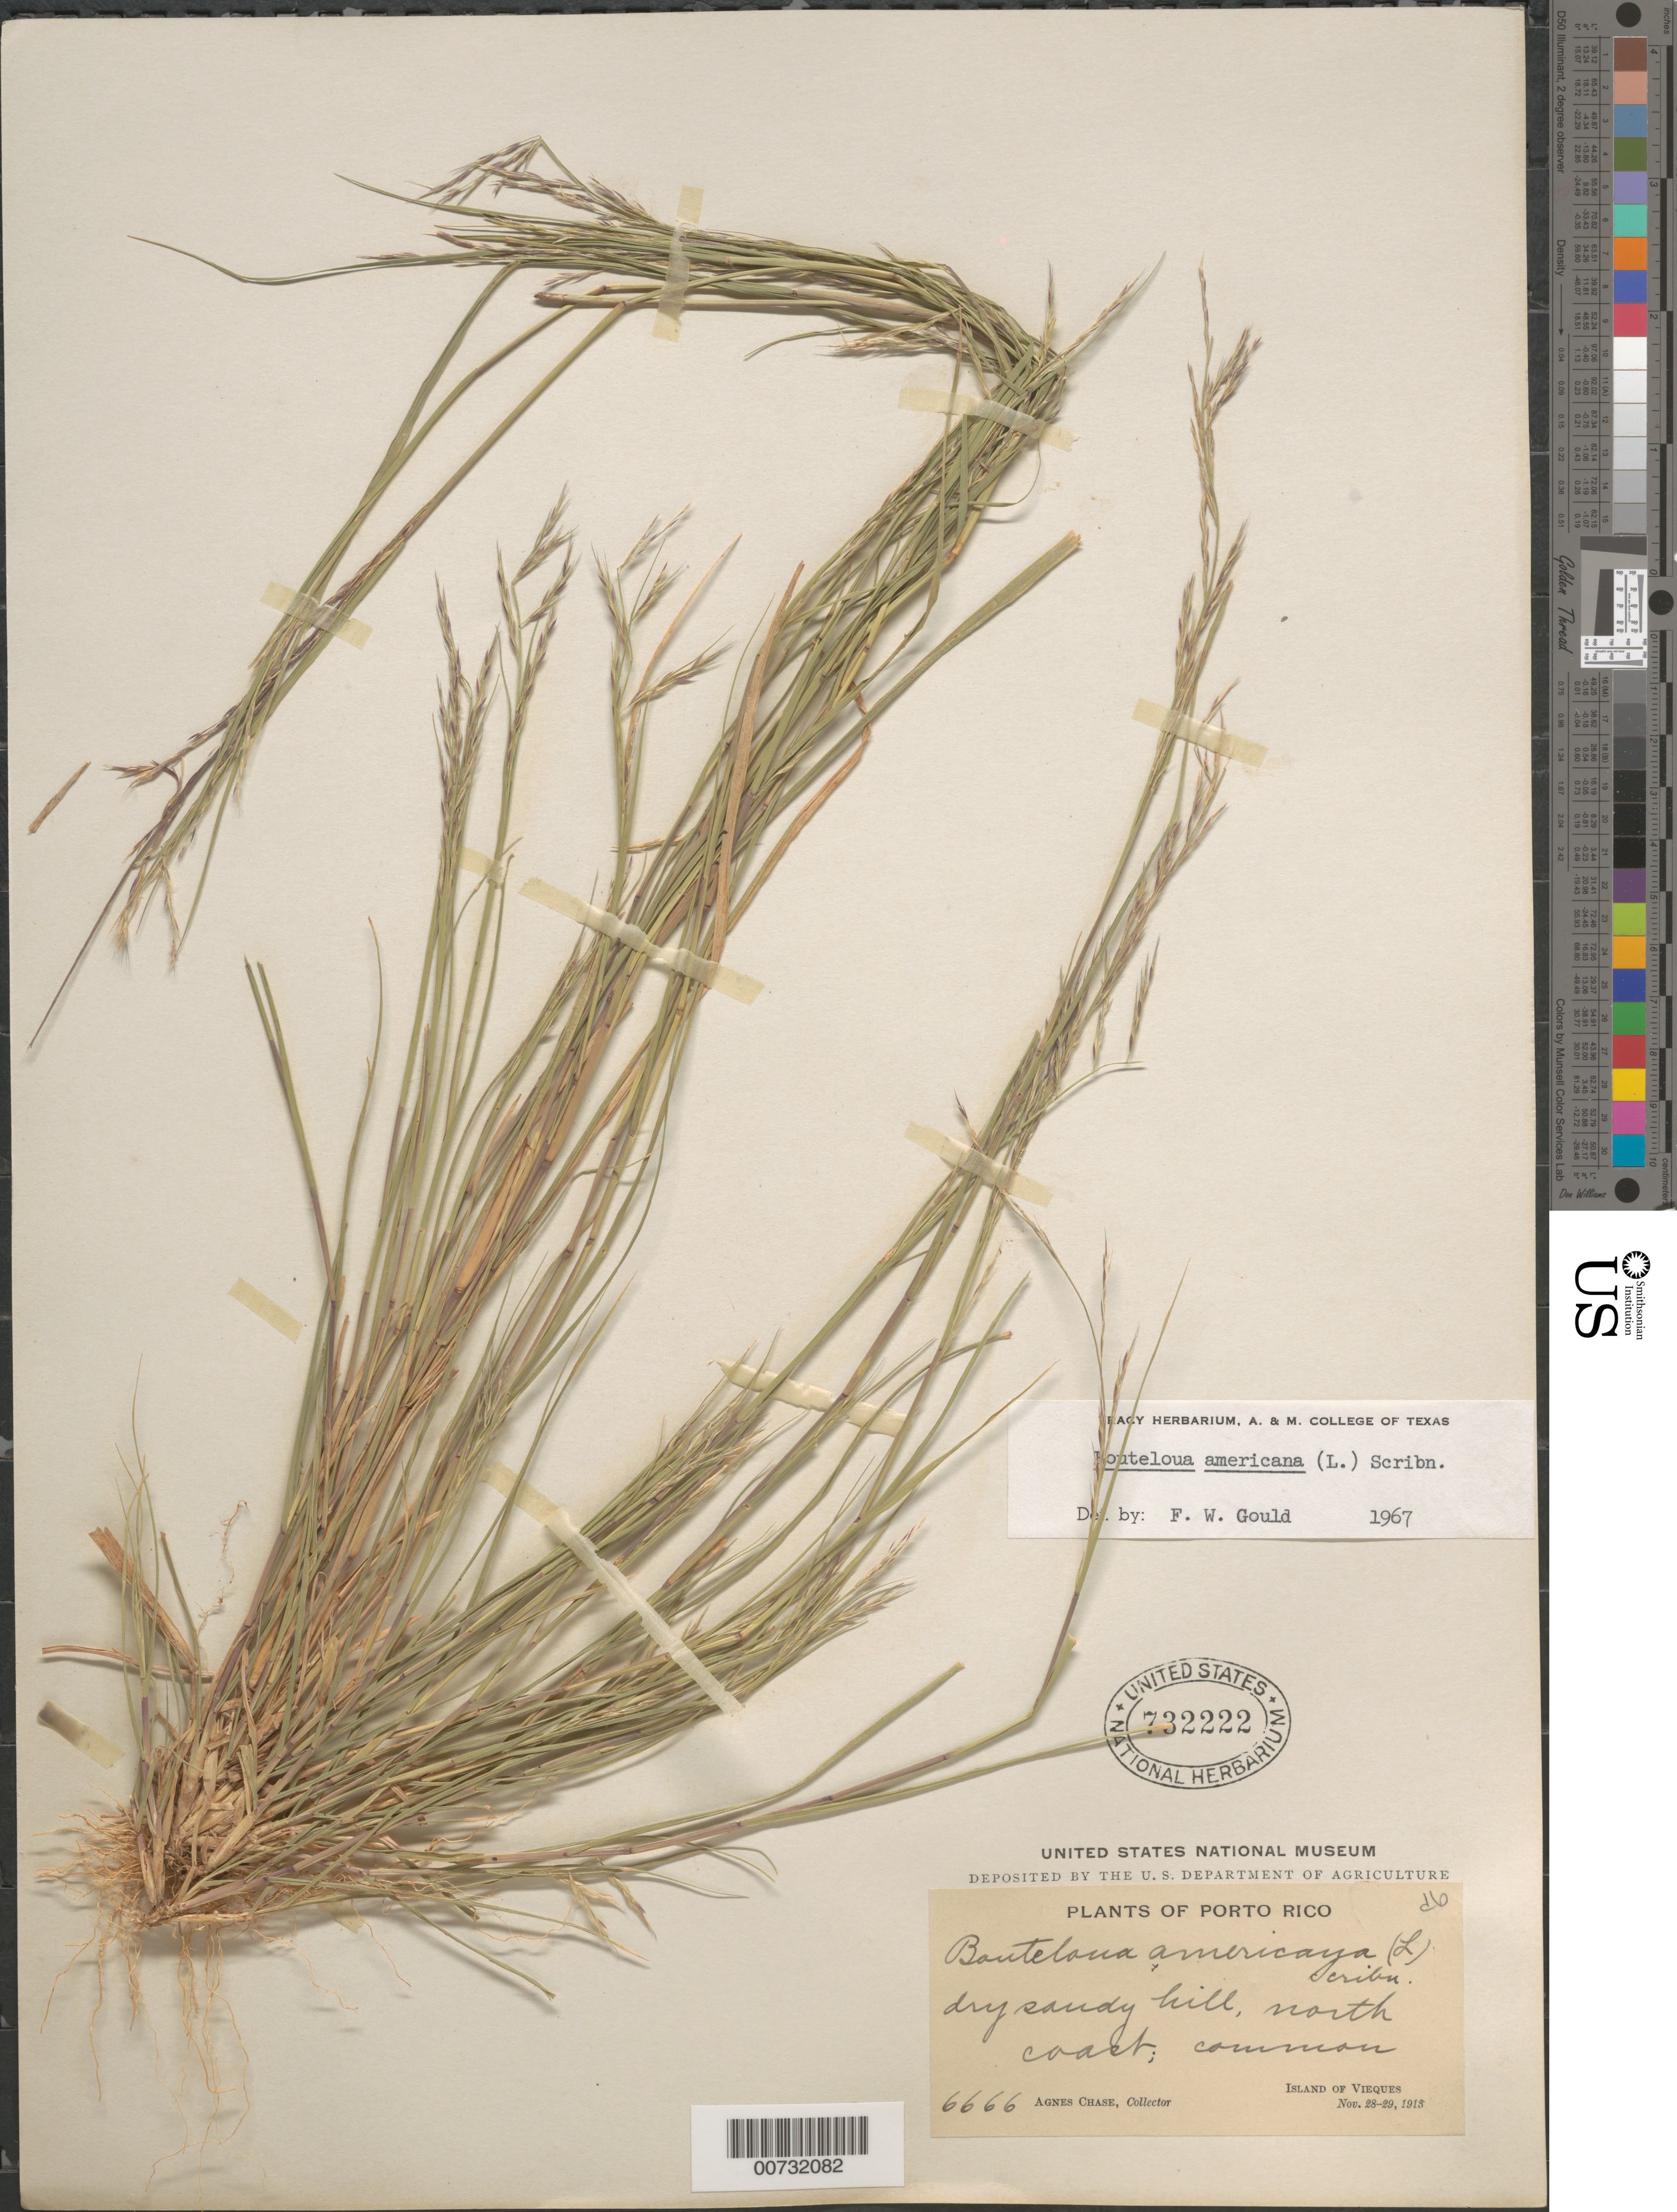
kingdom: Plantae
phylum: Tracheophyta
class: Liliopsida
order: Poales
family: Poaceae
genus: Bouteloua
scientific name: Bouteloua americana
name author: (L.) Scribn.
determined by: Gould, F. W.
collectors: A. Chase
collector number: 6666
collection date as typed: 28 Nov 1913 and 29 Nov 1913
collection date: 1913-11-28,1913-11-29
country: Puerto Rico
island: Vieques I.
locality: North Coast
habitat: Dry sandy hill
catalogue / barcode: US 732222